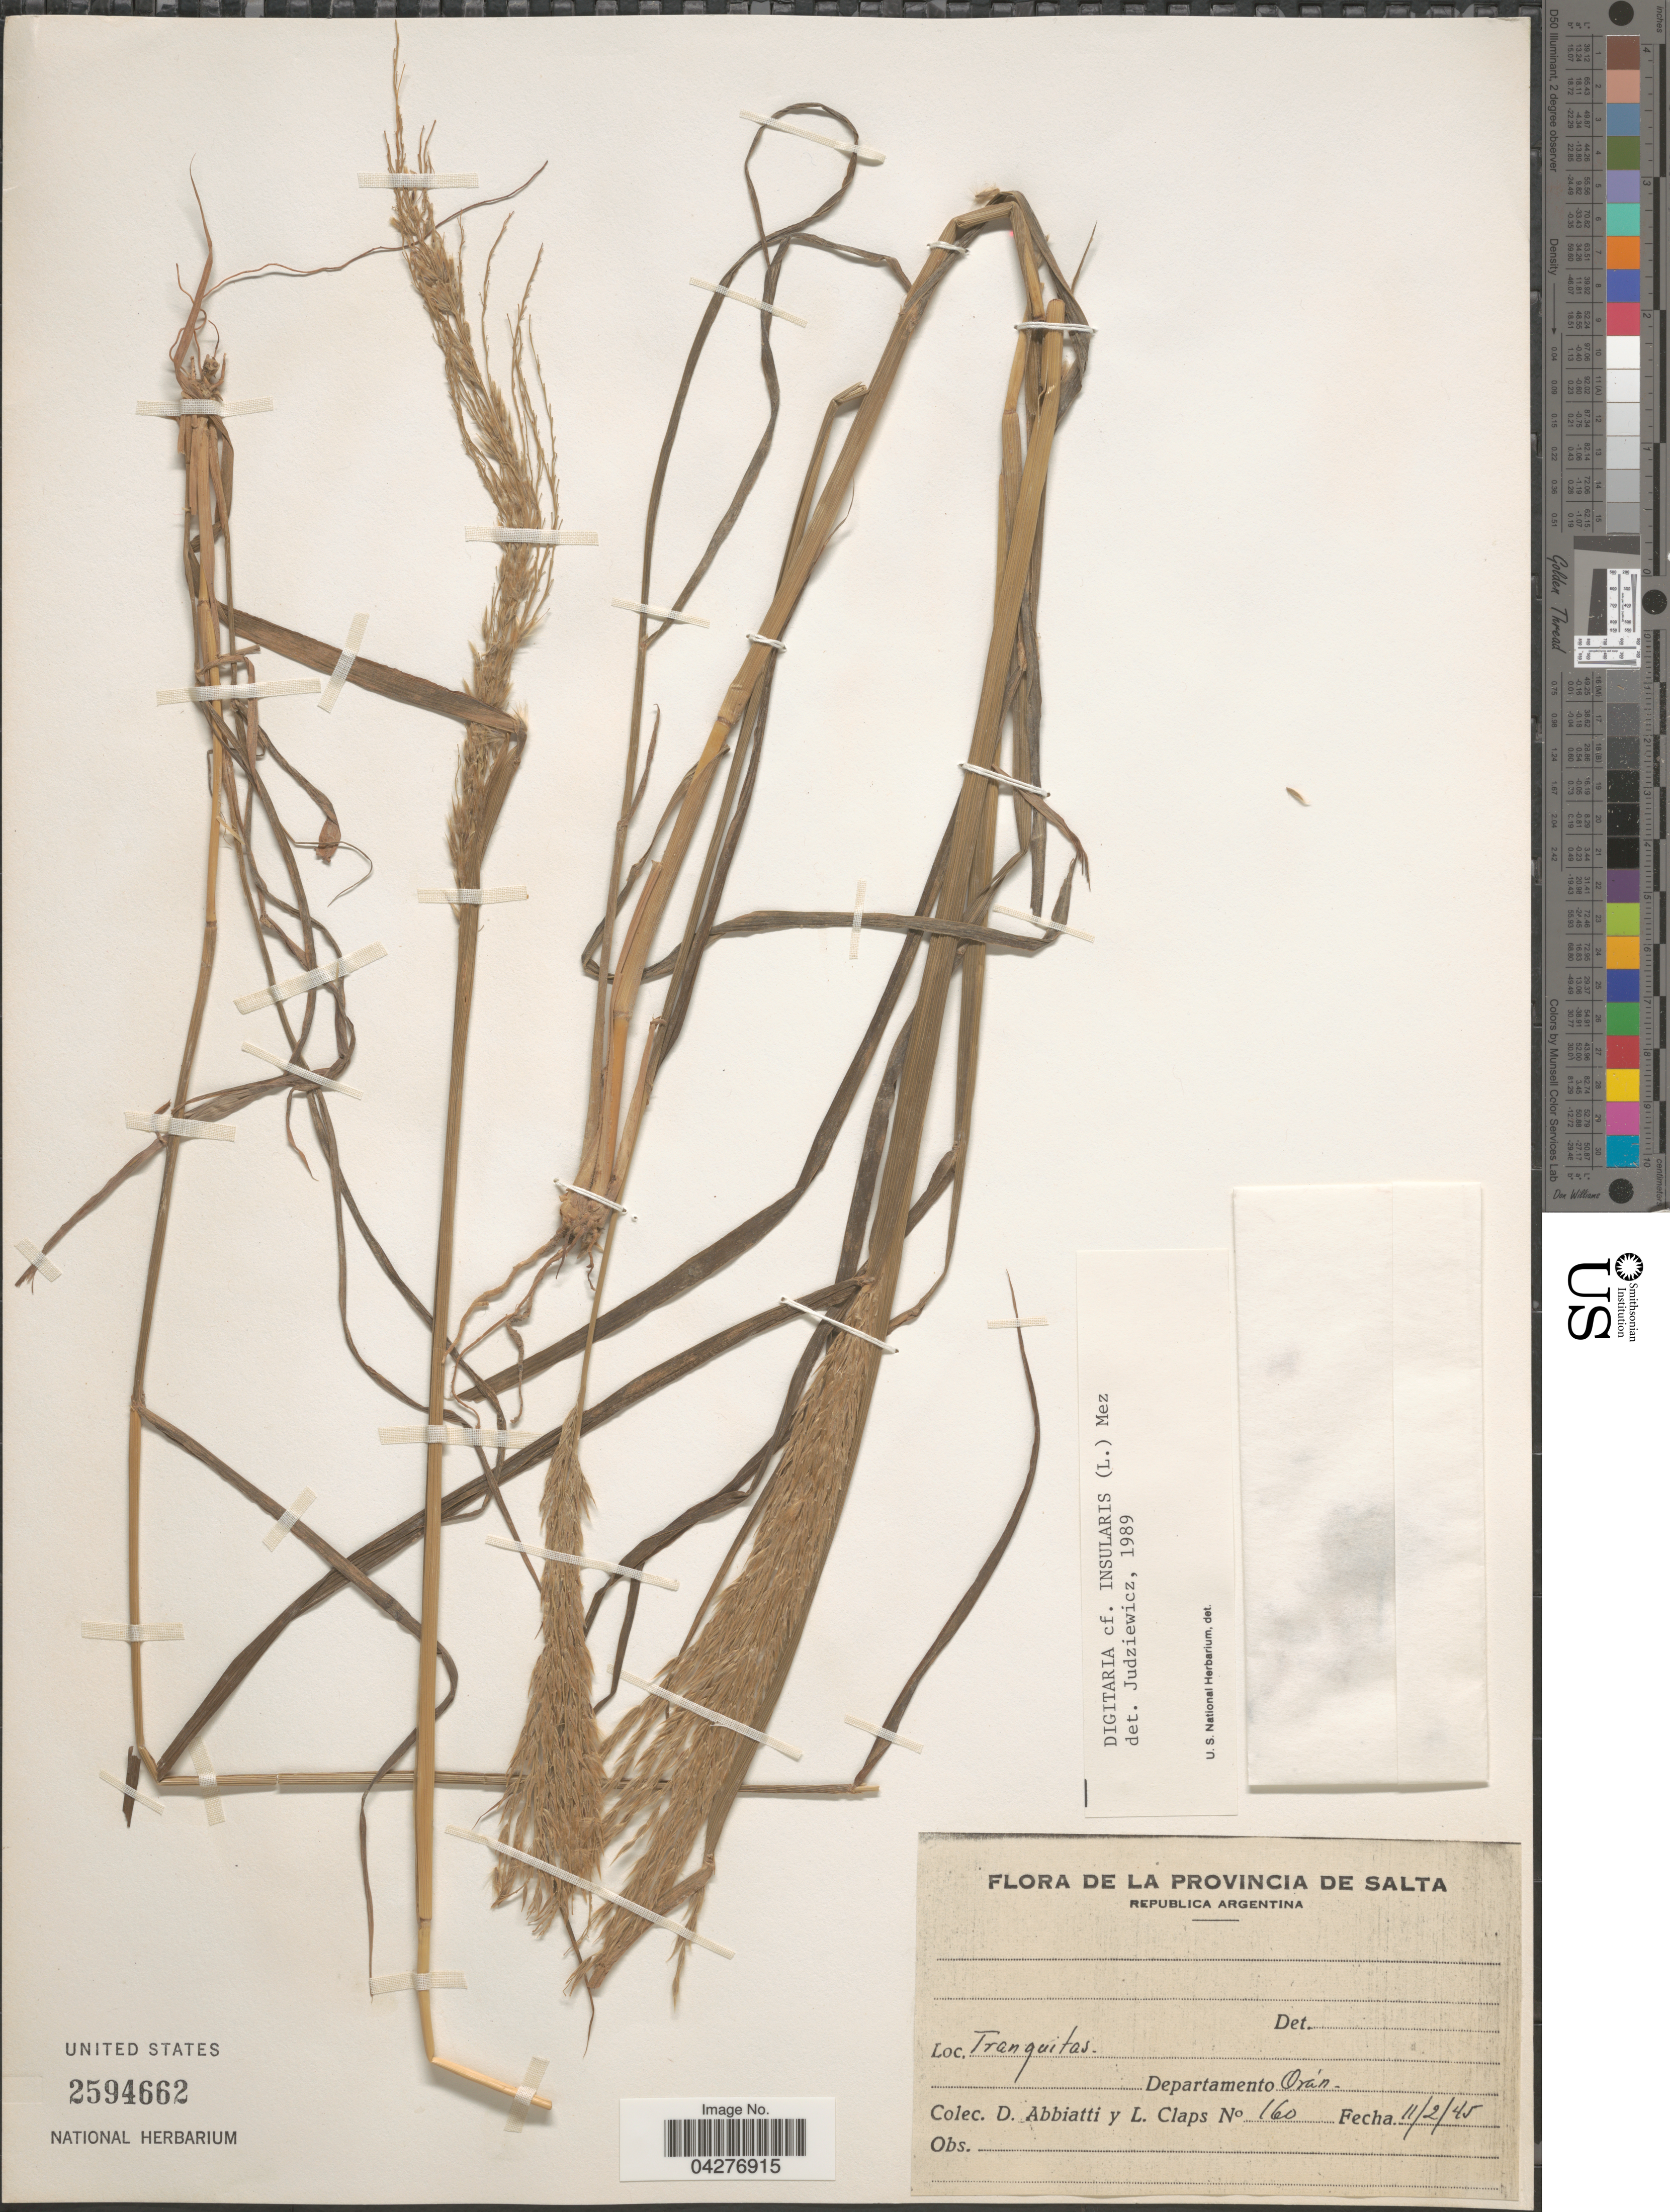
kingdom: Plantae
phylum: Tracheophyta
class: Liliopsida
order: Poales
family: Poaceae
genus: Digitaria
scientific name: Digitaria insularis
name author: (L.) Fedde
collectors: D. Abbiatti & L. Claps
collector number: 160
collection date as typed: Transcribed d/m/y: 11/2/45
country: Argentina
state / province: Salta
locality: Tranquitas. Departamento Orán.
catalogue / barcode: US 2594662